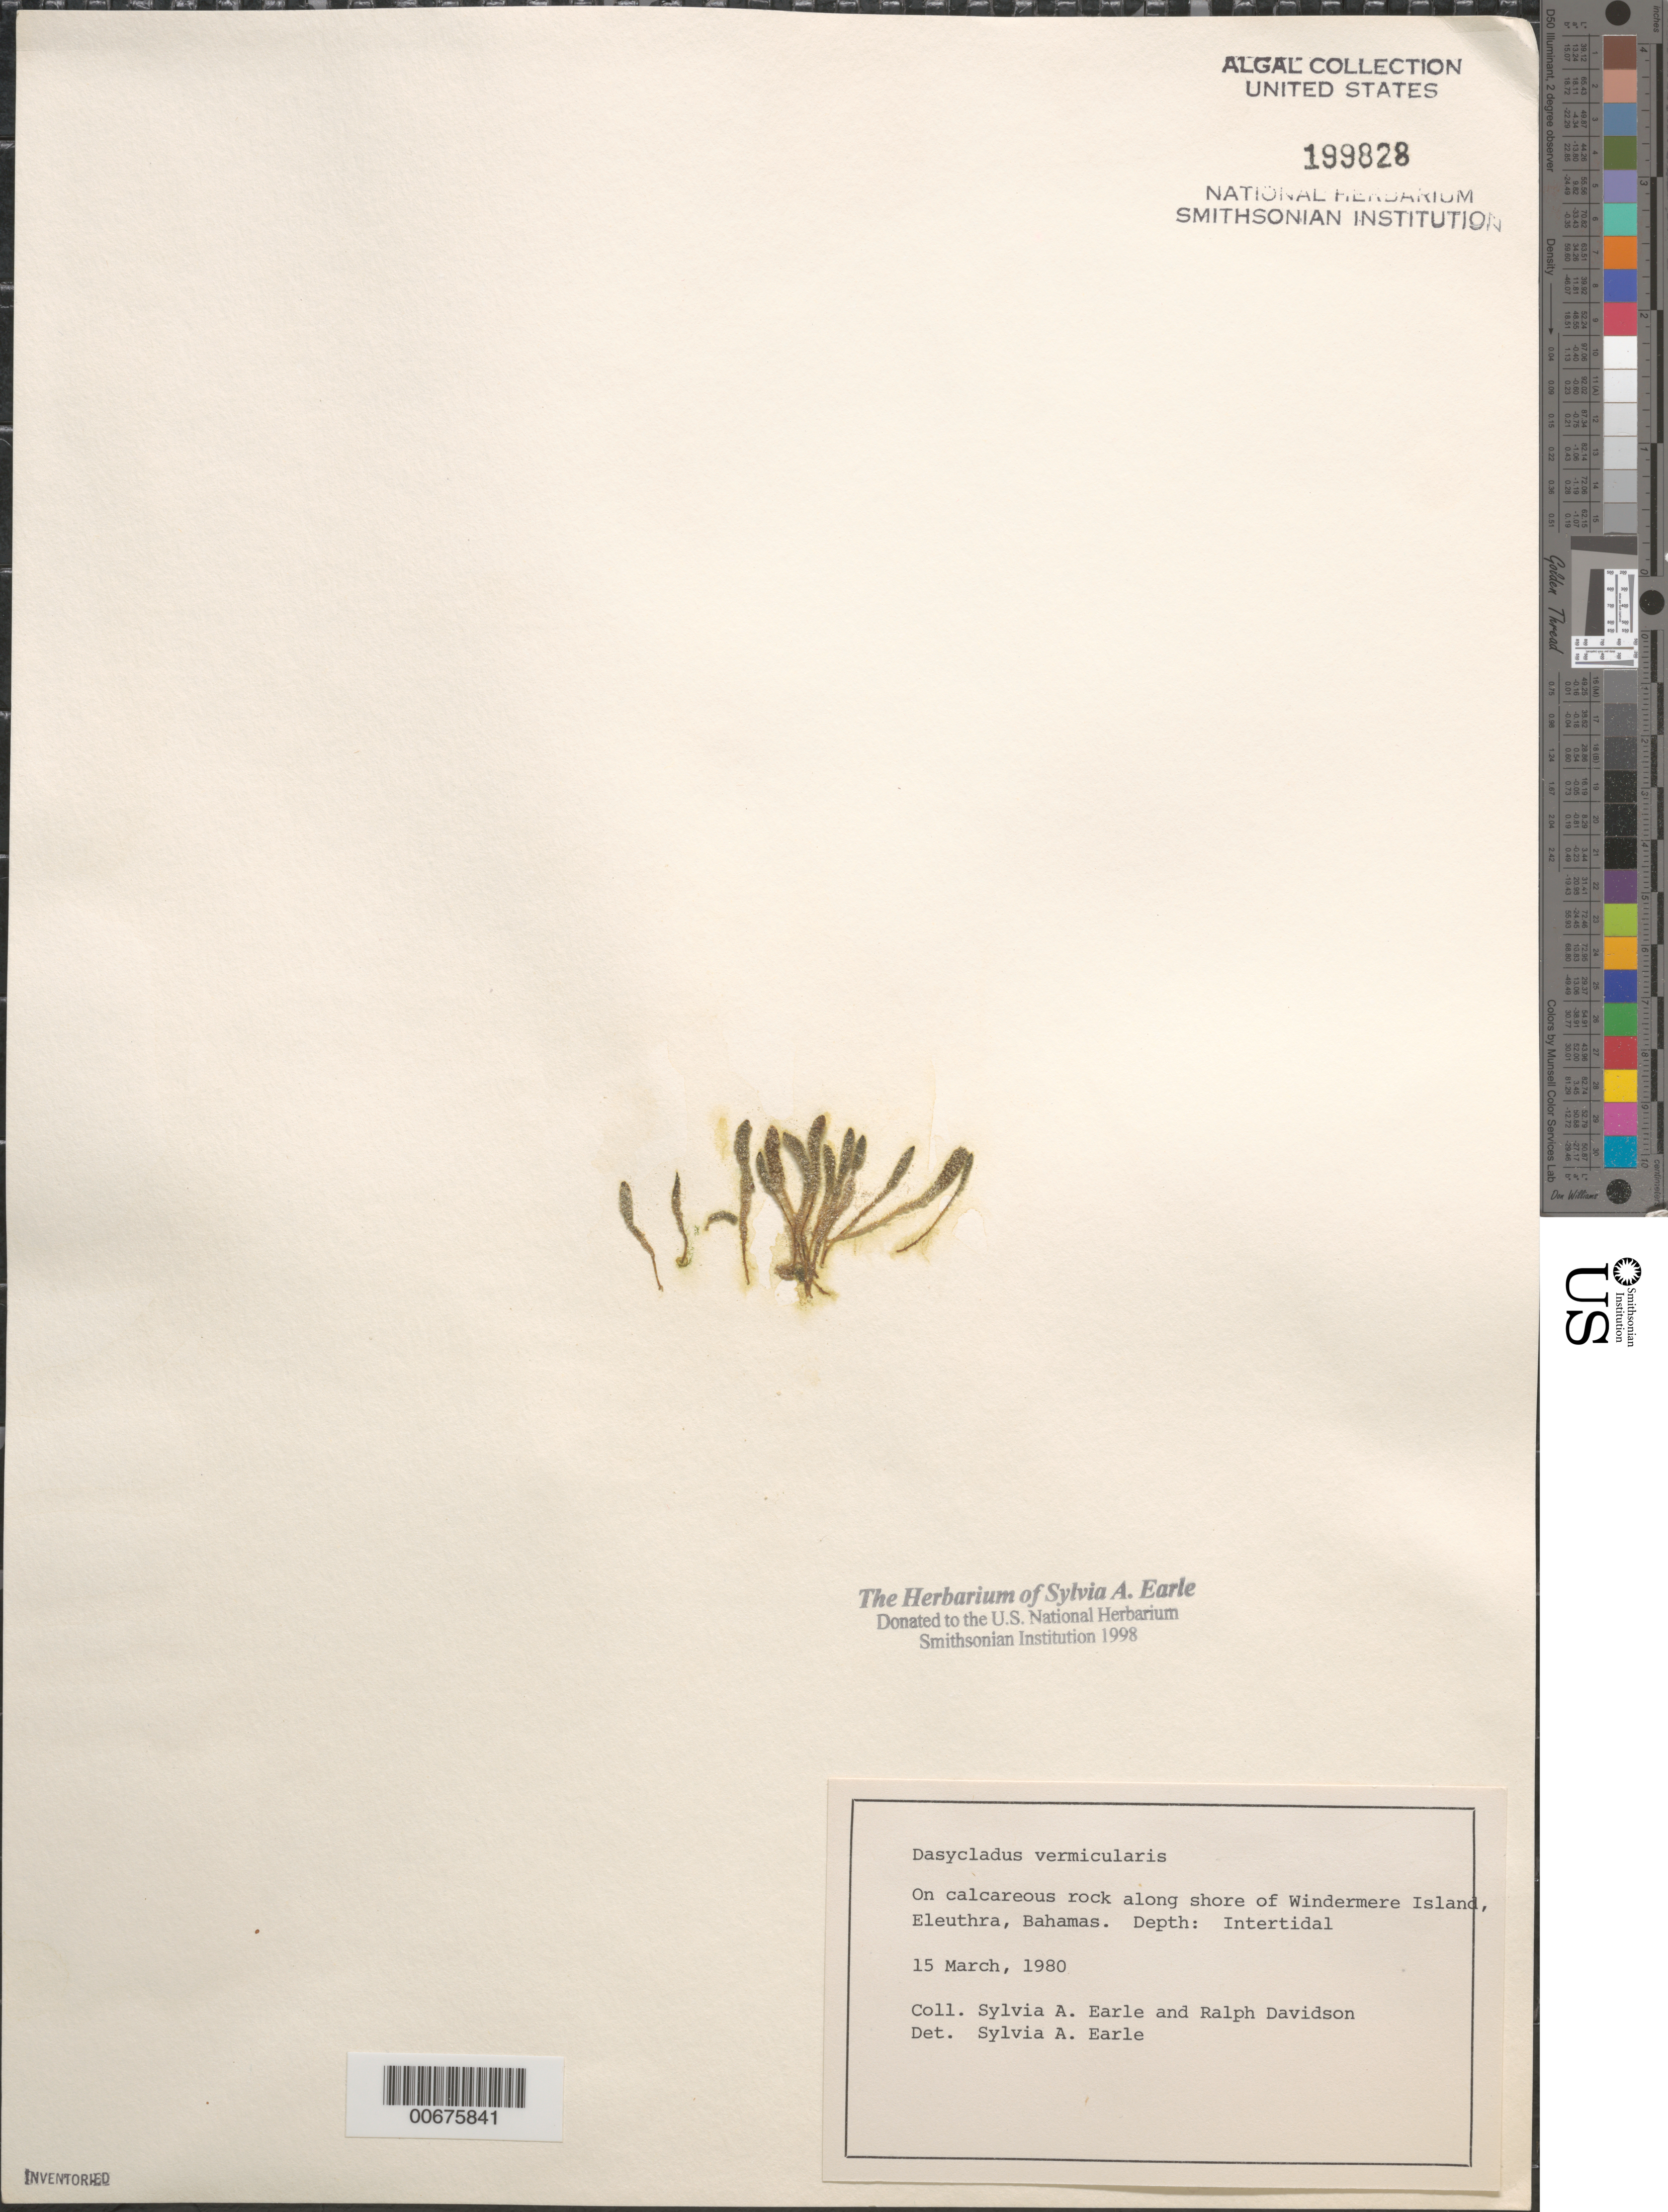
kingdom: Plantae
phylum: Chlorophyta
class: Ulvophyceae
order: Dasycladales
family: Dasycladaceae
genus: Dasycladus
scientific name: Dasycladus vermicularis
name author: (Scop.) Krasser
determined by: Earle, S. A.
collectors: S. A. Earle & R. Davidson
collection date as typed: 15 Mar 1980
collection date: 1980-03-15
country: Bahamas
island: Eleuthera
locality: Windermere Island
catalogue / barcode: US 199828